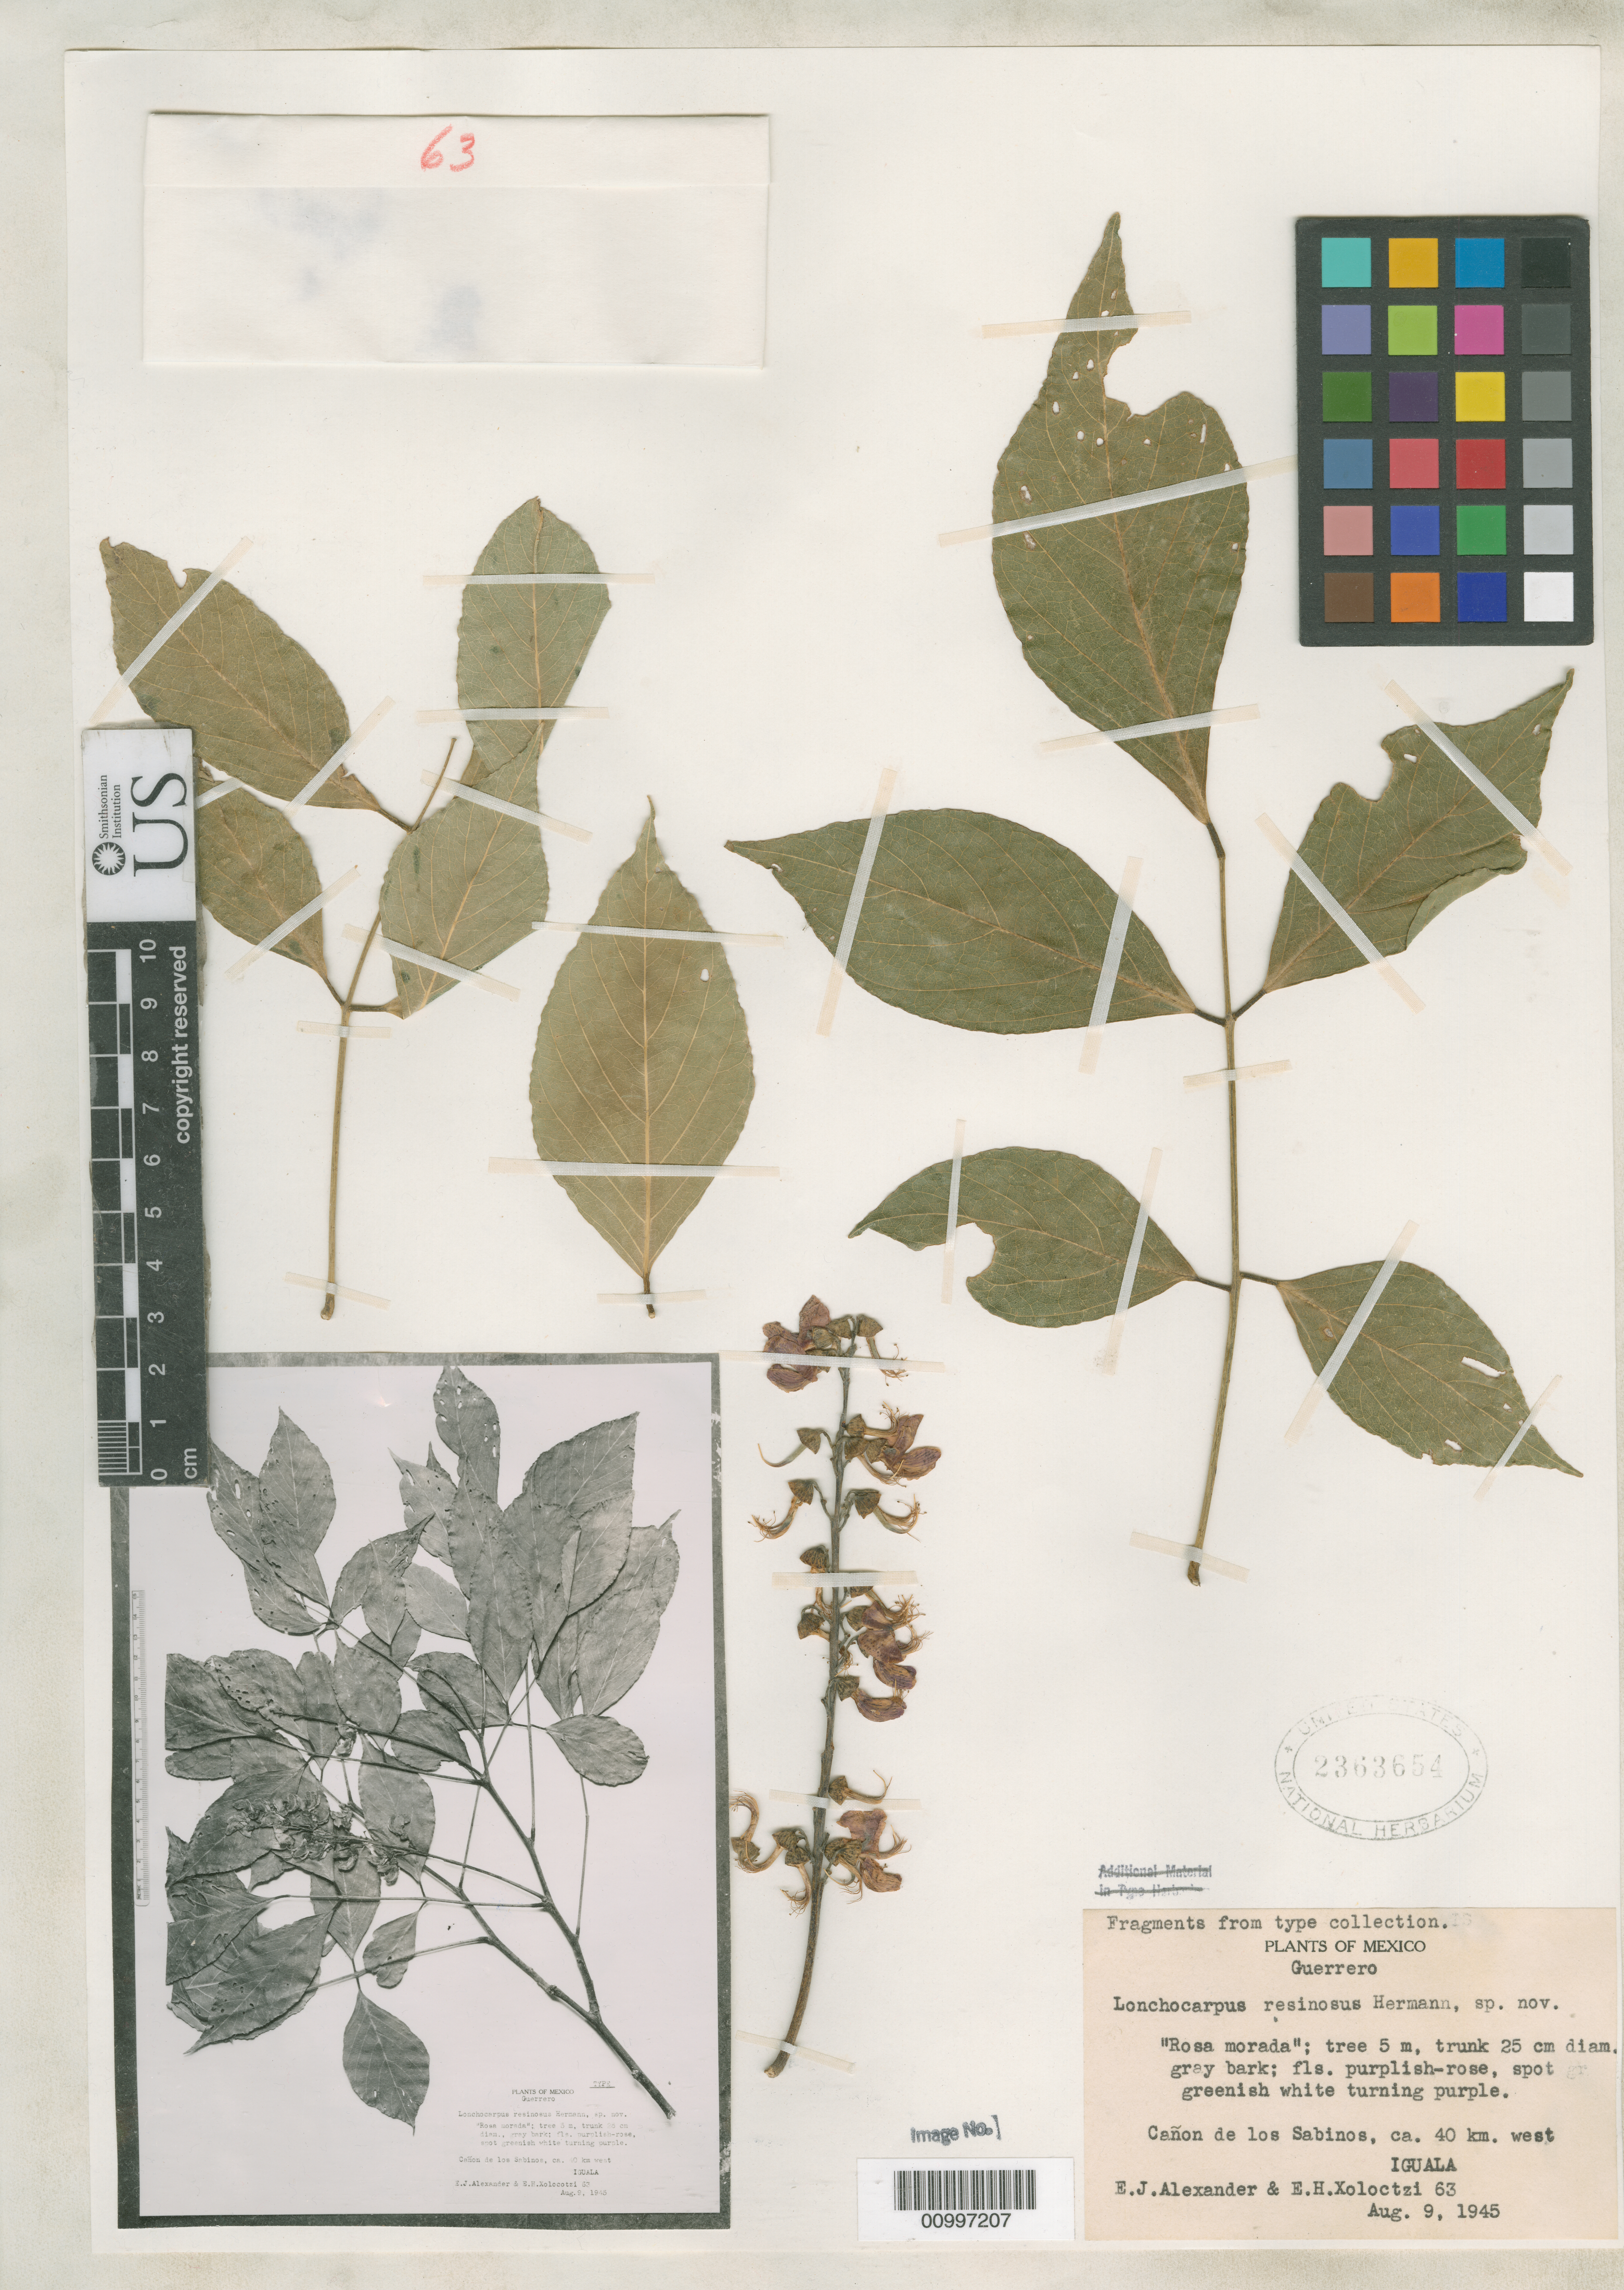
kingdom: Plantae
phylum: Tracheophyta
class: Magnoliopsida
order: Fabales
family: Fabaceae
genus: Lonchocarpus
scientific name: Lonchocarpus resinosus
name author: F.J. Herm.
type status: Isotype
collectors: E. J. Alexander & E. Xoloctzi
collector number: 63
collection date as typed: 09 Aug 1945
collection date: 1945-08-09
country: Mexico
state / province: Guerrero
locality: Canon de los Sabinos, ca. 40 km west of Iguala.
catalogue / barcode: US 2363654